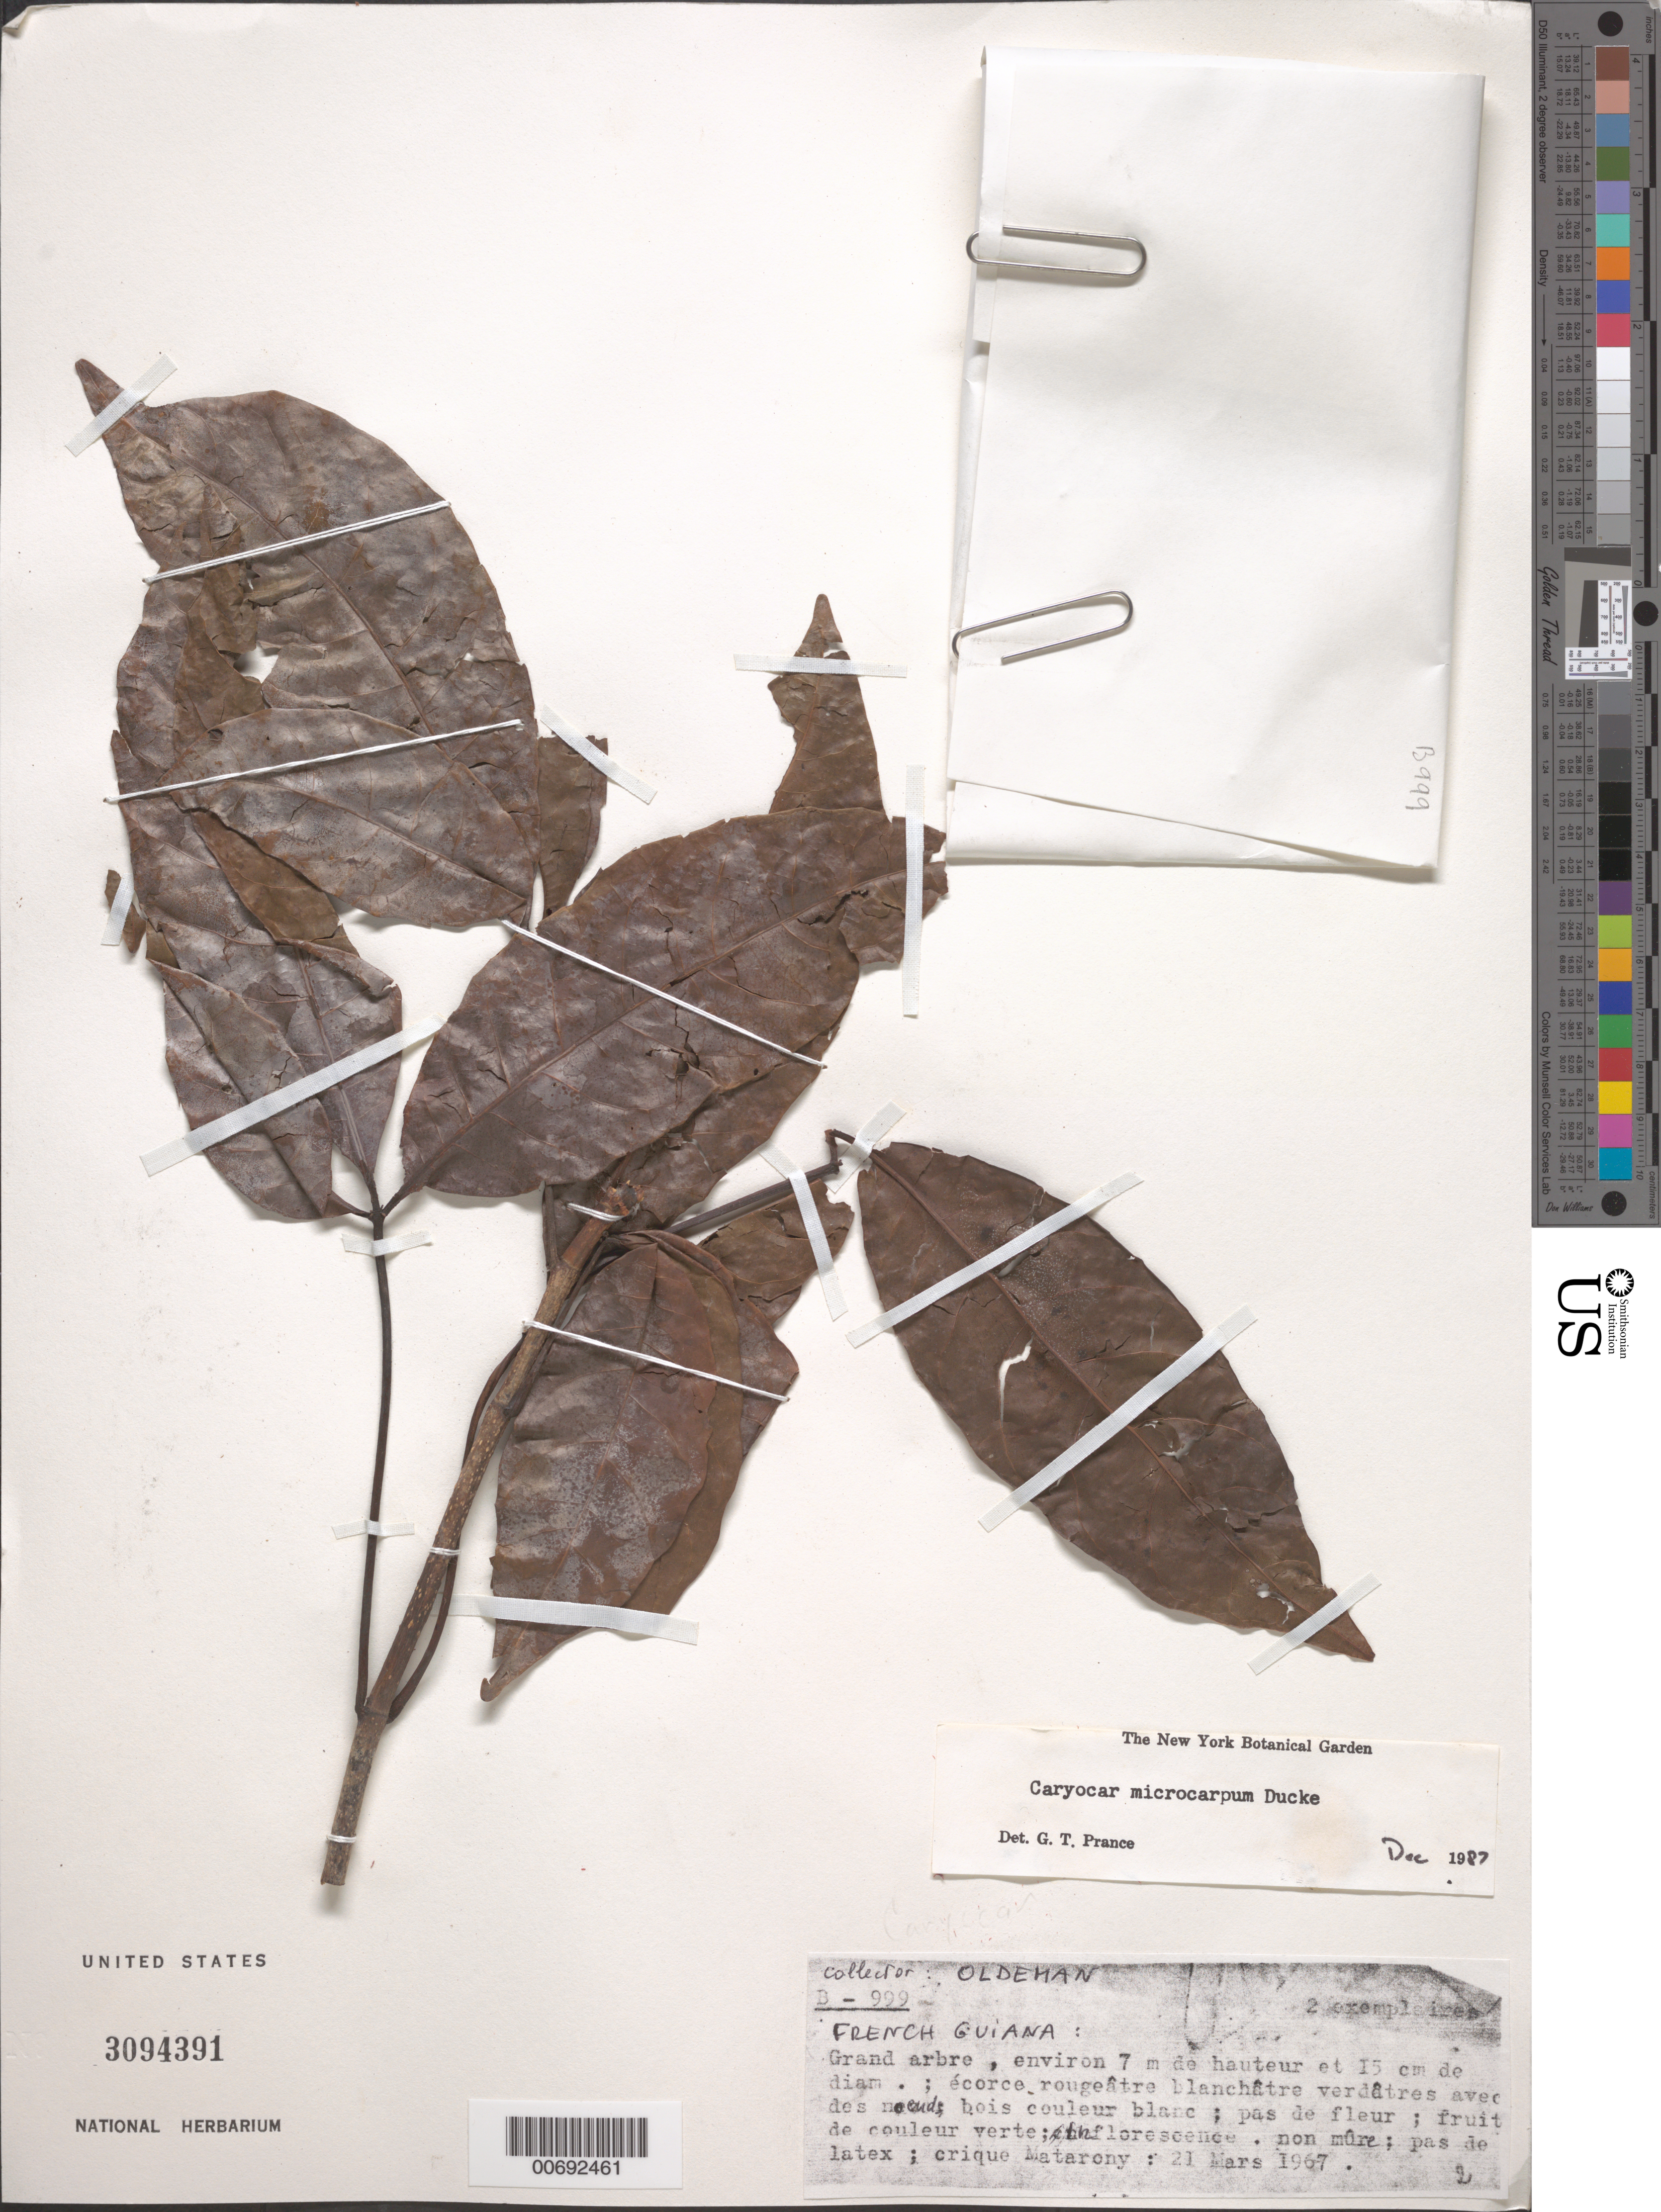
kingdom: Plantae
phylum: Tracheophyta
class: Magnoliopsida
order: Malpighiales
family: Caryocaraceae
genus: Caryocar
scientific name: Caryocar microcarpum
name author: Ducke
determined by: Prance, G. T.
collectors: R. Oldeman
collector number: B 999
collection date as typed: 21-Mar-67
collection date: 1967-03-21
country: French Guiana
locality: Crique Matarony, basse Approuague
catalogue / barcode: US 3094391